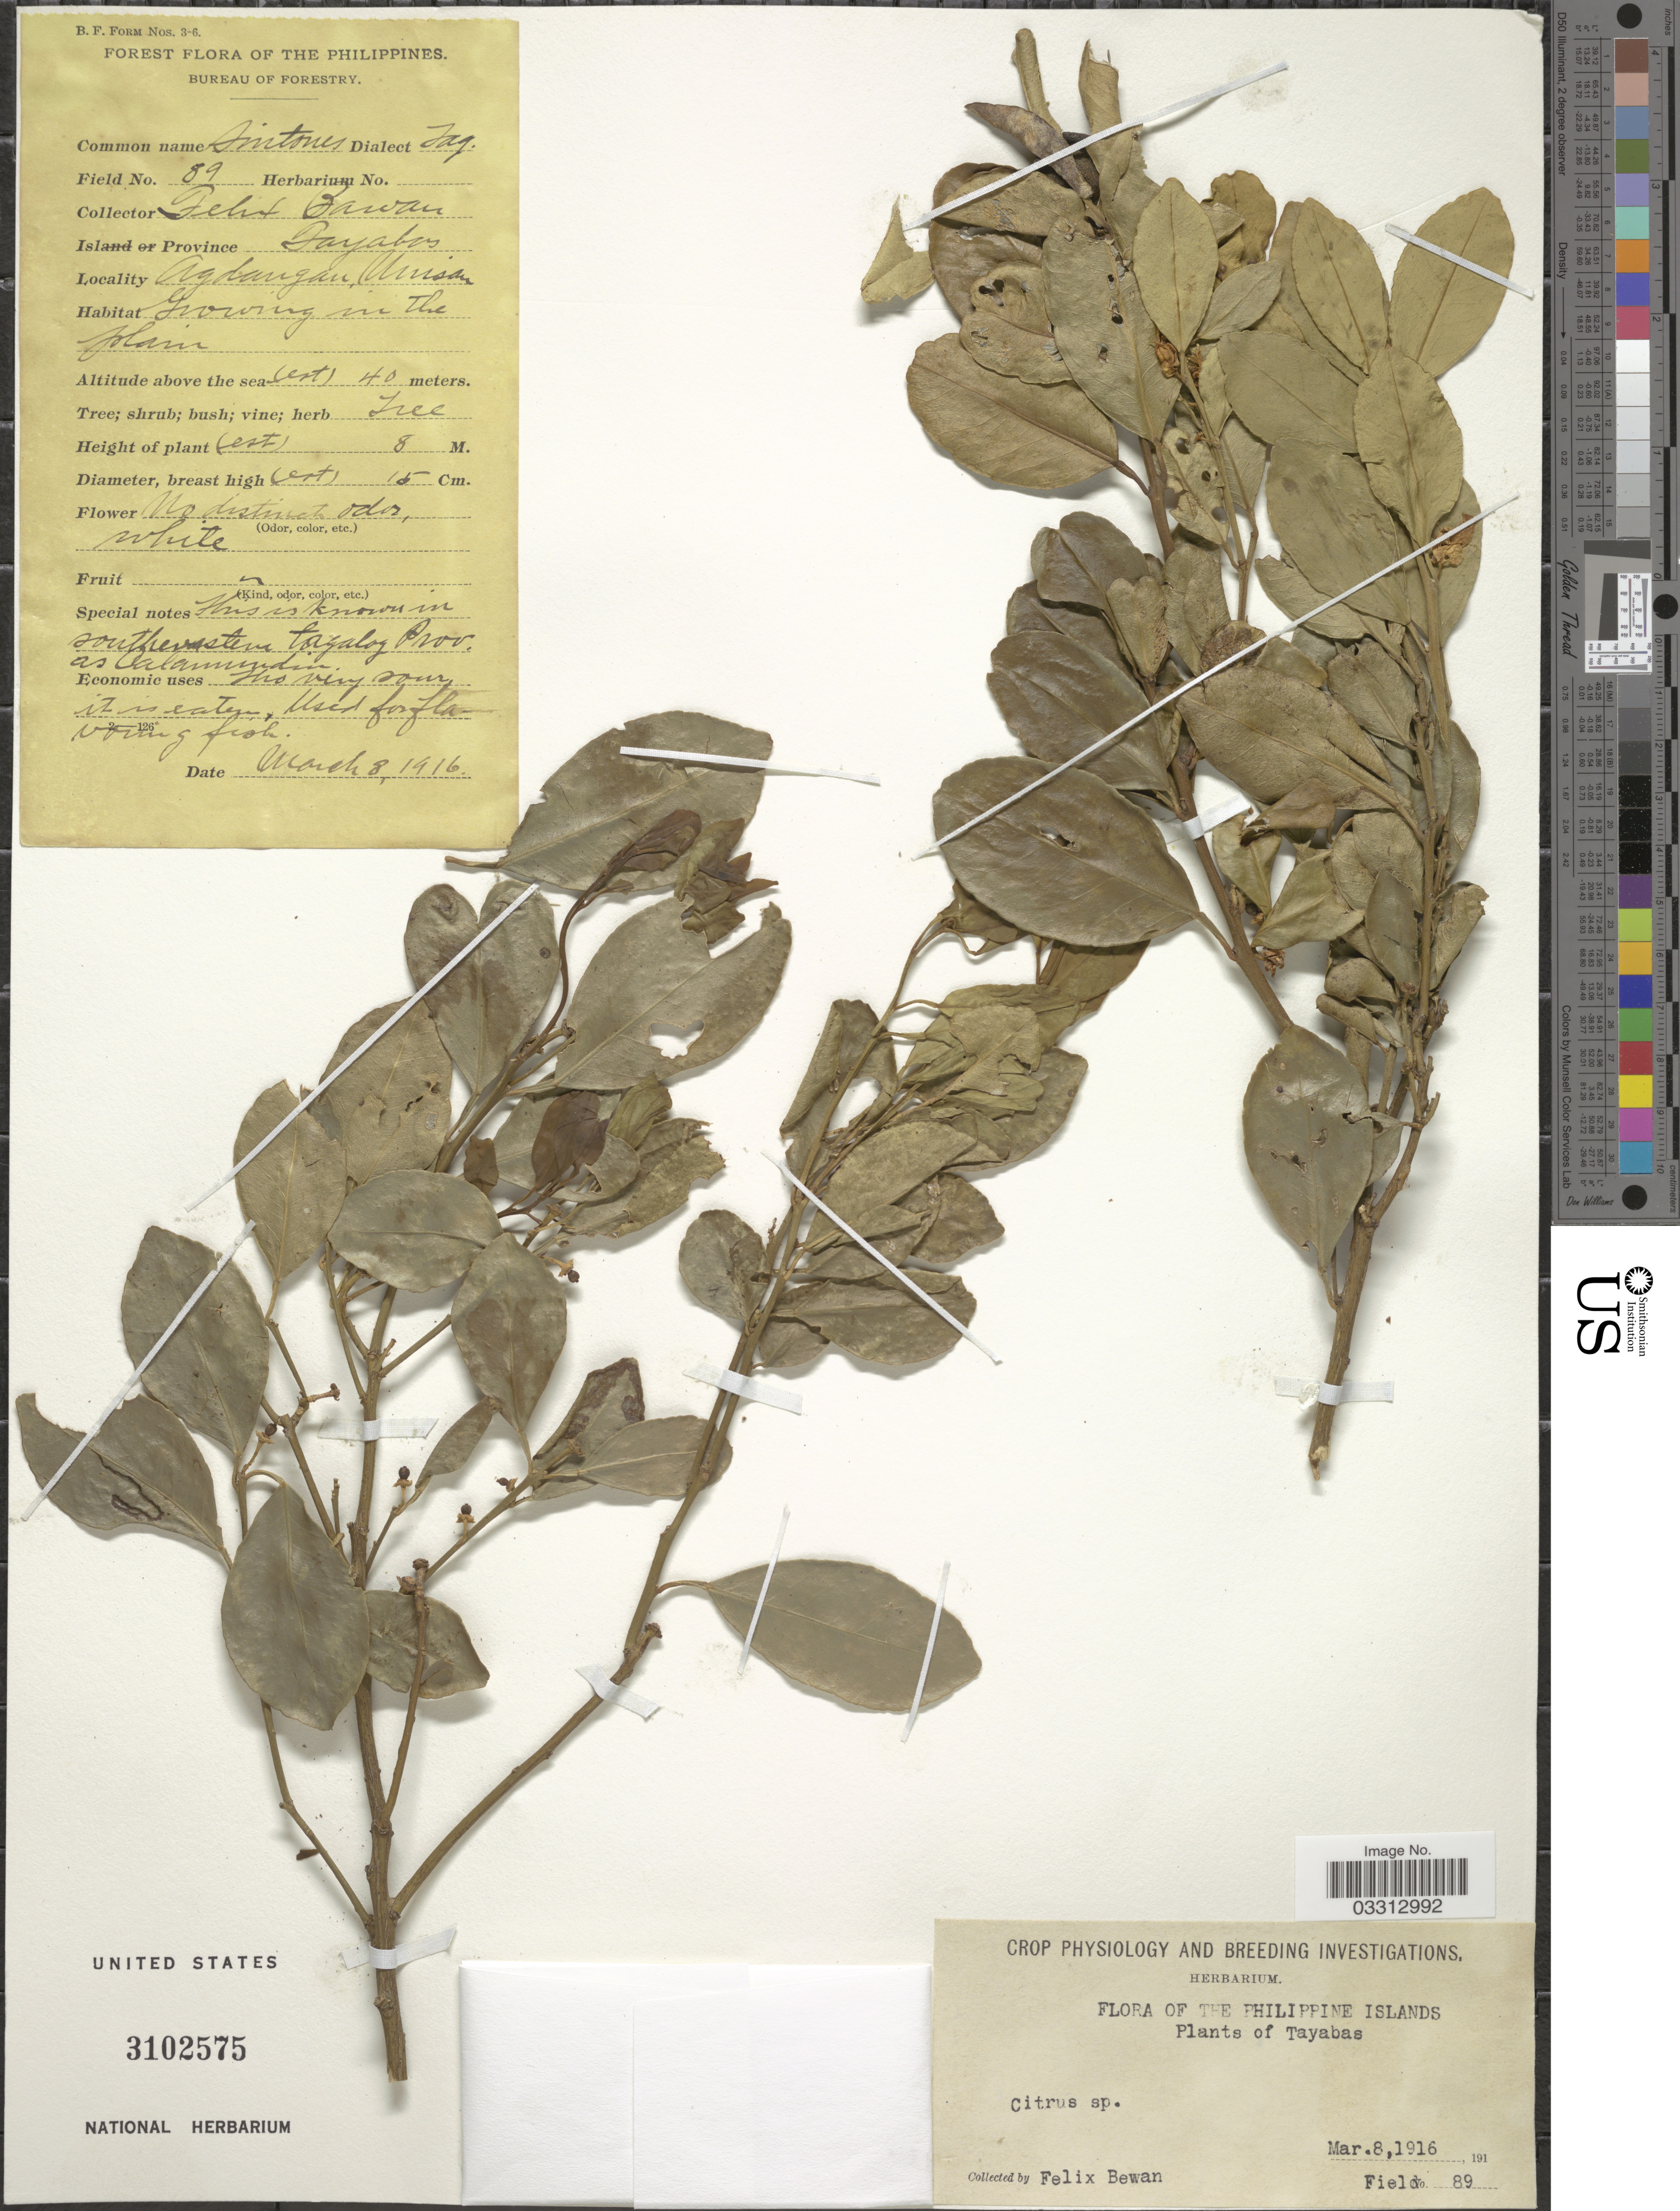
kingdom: Plantae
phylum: Tracheophyta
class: Magnoliopsida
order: Sapindales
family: Rutaceae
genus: Citrus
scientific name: Citrus sp.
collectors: F. Bawan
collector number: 89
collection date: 1916-03-08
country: Philippines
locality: Province Tayabas. Agdangan, Unisan.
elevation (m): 40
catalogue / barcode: US 3102575